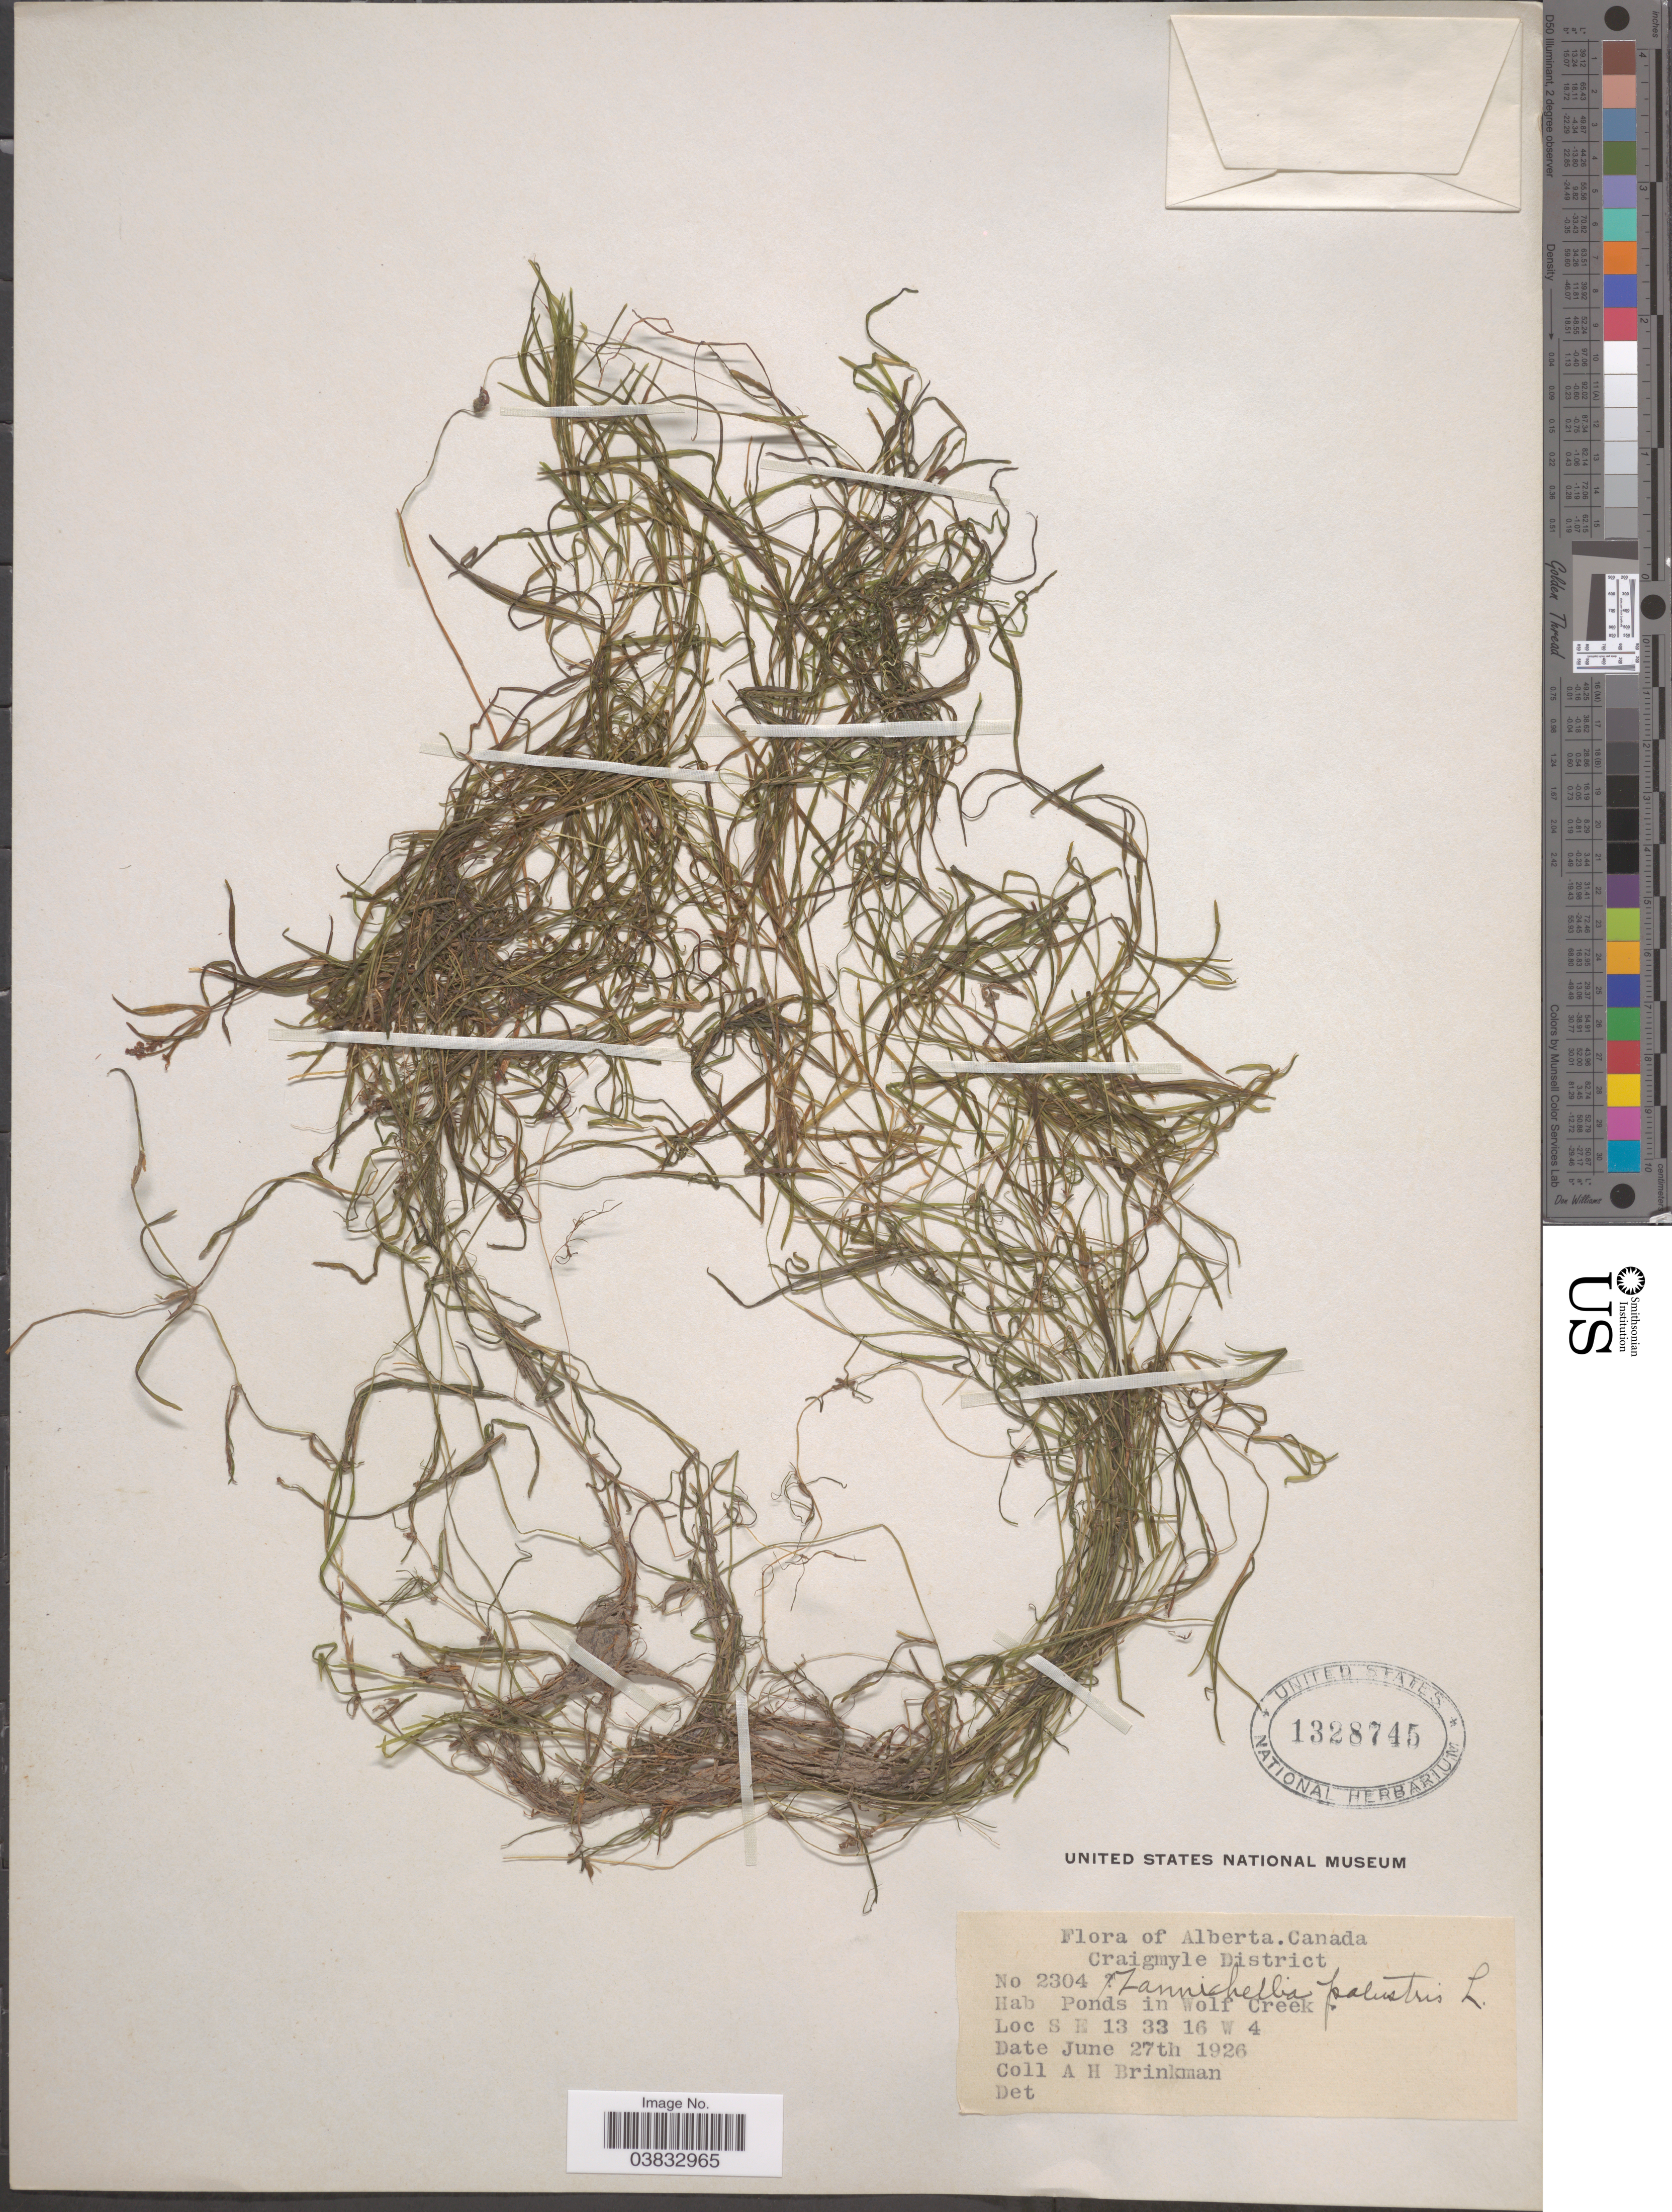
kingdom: Plantae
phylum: Tracheophyta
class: Liliopsida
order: Alismatales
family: Potamogetonaceae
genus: Zannichellia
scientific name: Zannichellia palustris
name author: L.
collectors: A. Brinkman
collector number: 2304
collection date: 1926-06-27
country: Canada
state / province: Alberta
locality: Craigmyle District. Ponds in Wolf Creek. S E 13 33 16 W 4.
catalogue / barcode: US 1328745